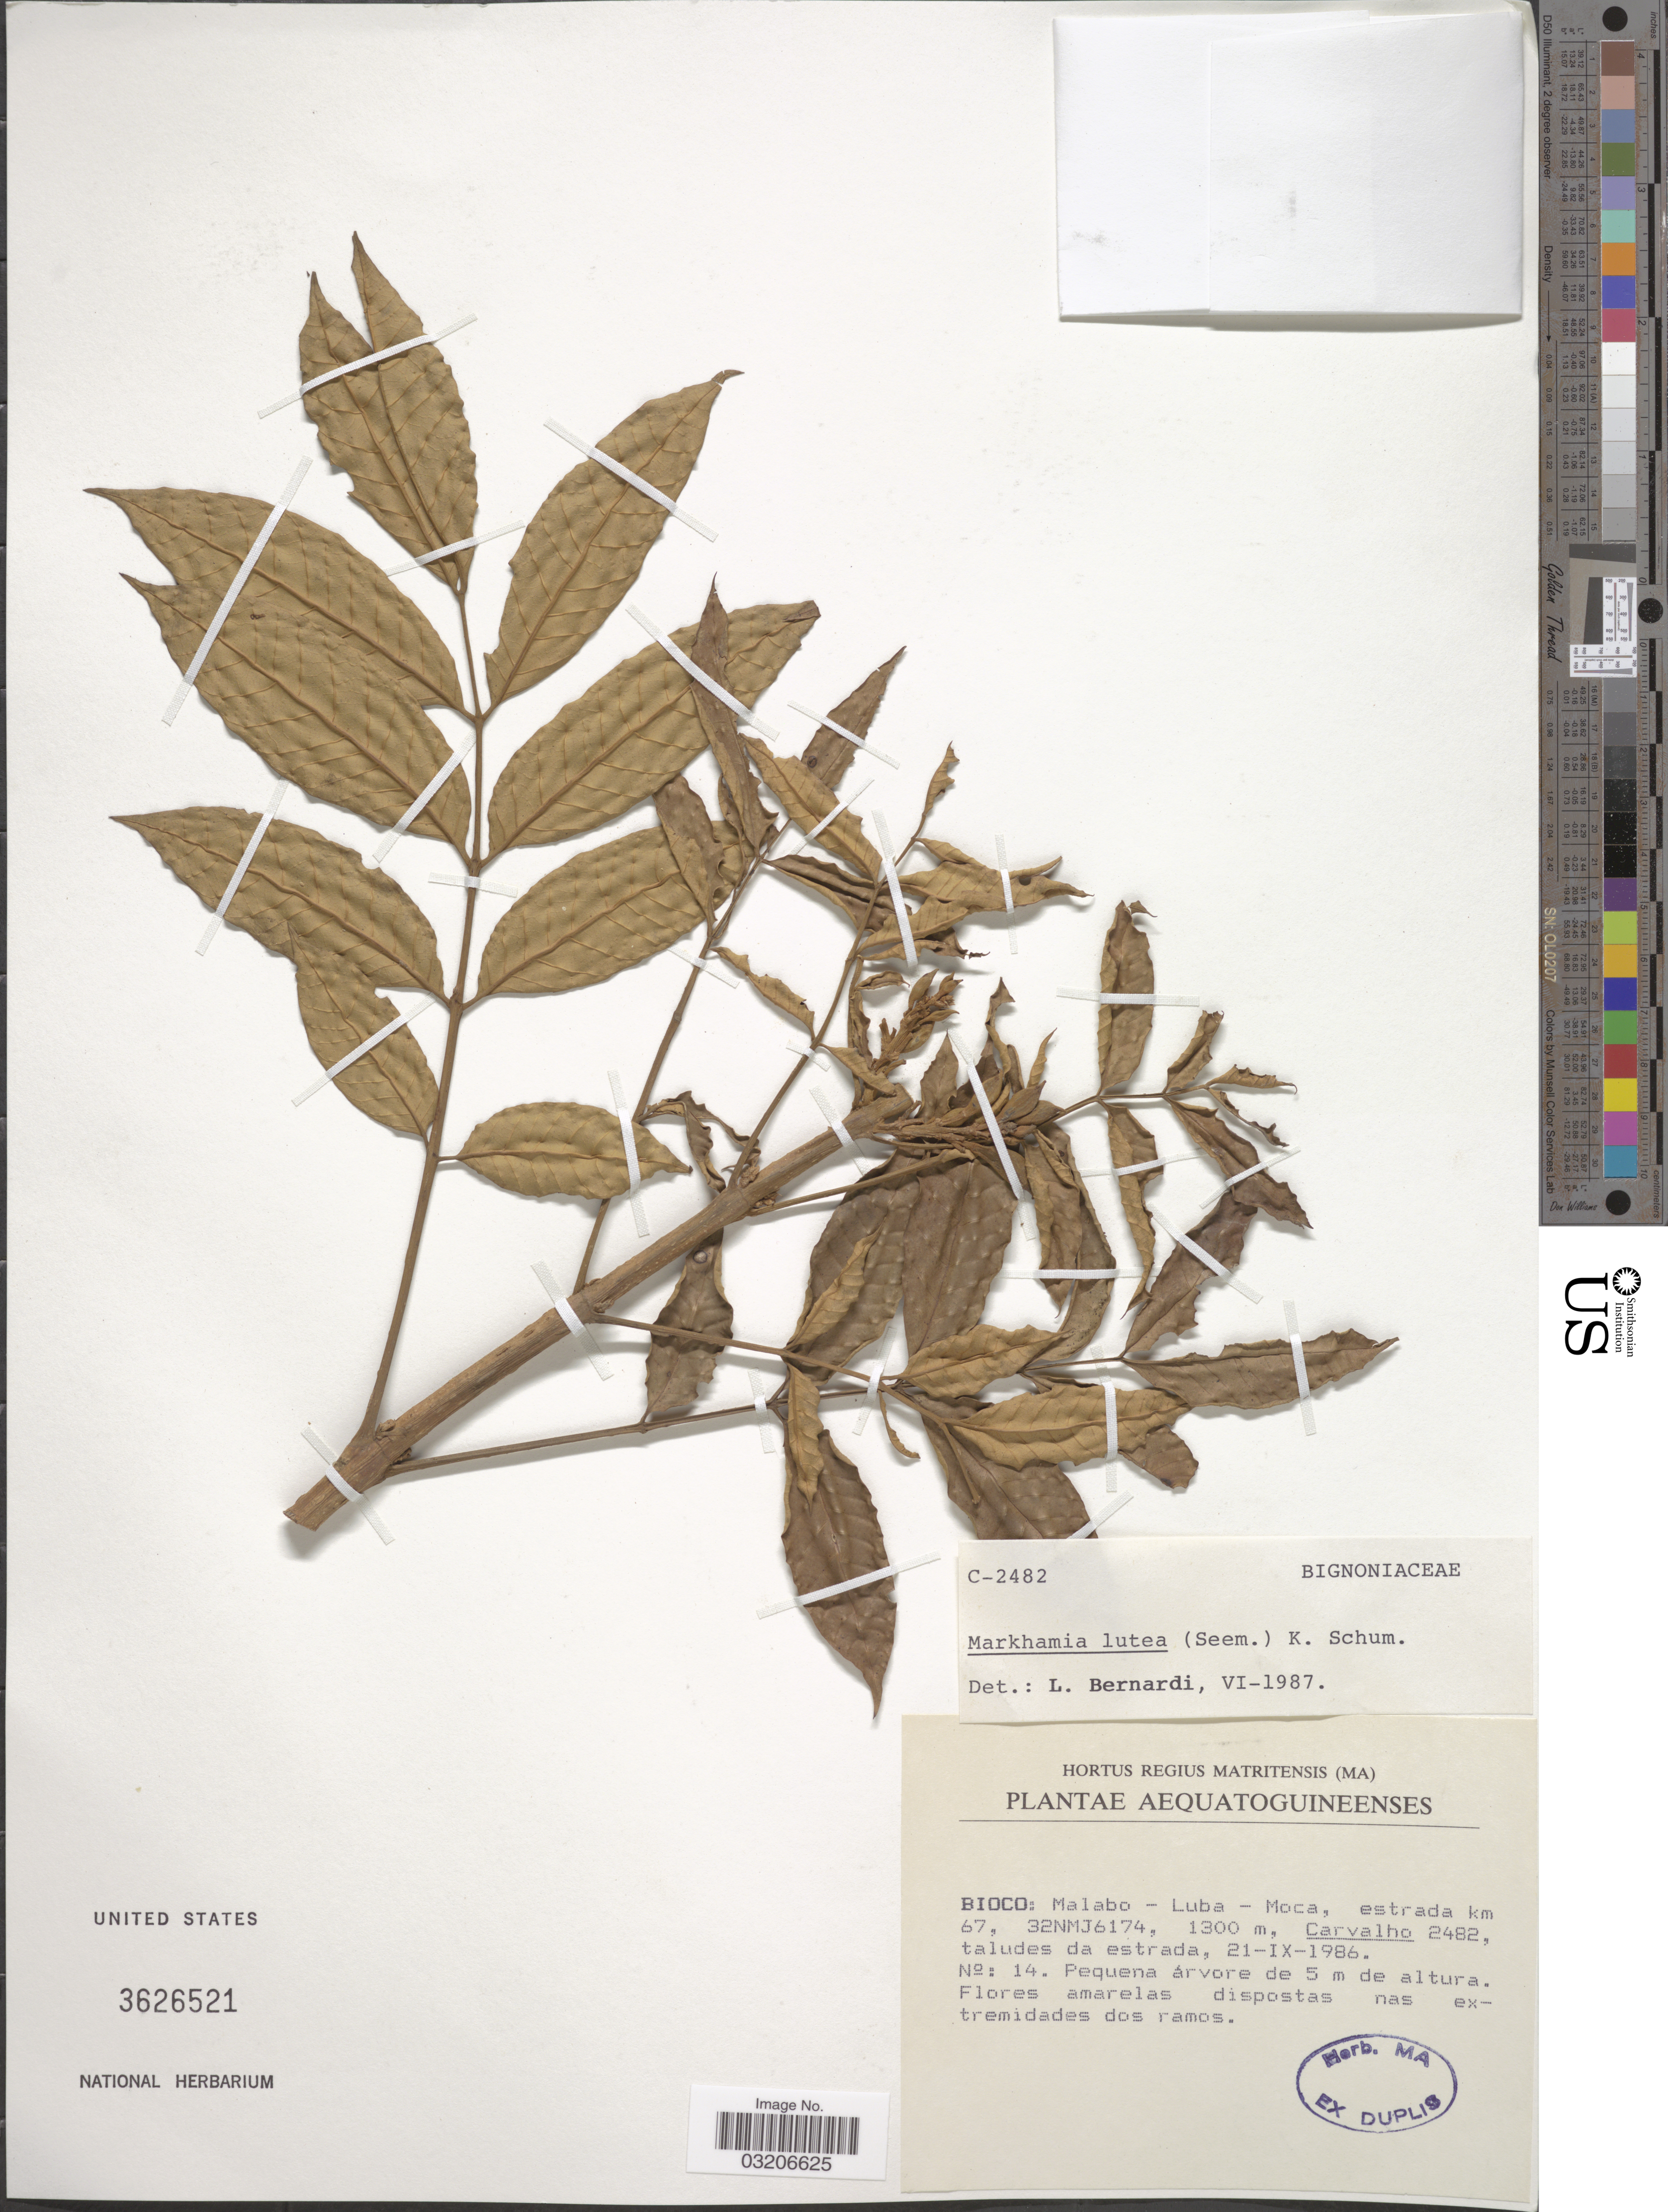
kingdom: Plantae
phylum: Tracheophyta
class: Magnoliopsida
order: Lamiales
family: Bignoniaceae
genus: Markhamia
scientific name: Markhamia lutea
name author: (Benth.) K. Schum.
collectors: Carvalho, --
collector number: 2482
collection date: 1986-09-21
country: Equatorial Guinea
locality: Aequatoguineenses. Bioco: Malabo - Luba - Moca, estrada km 67, 32NMJ6174.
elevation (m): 1300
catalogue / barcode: US 3626521